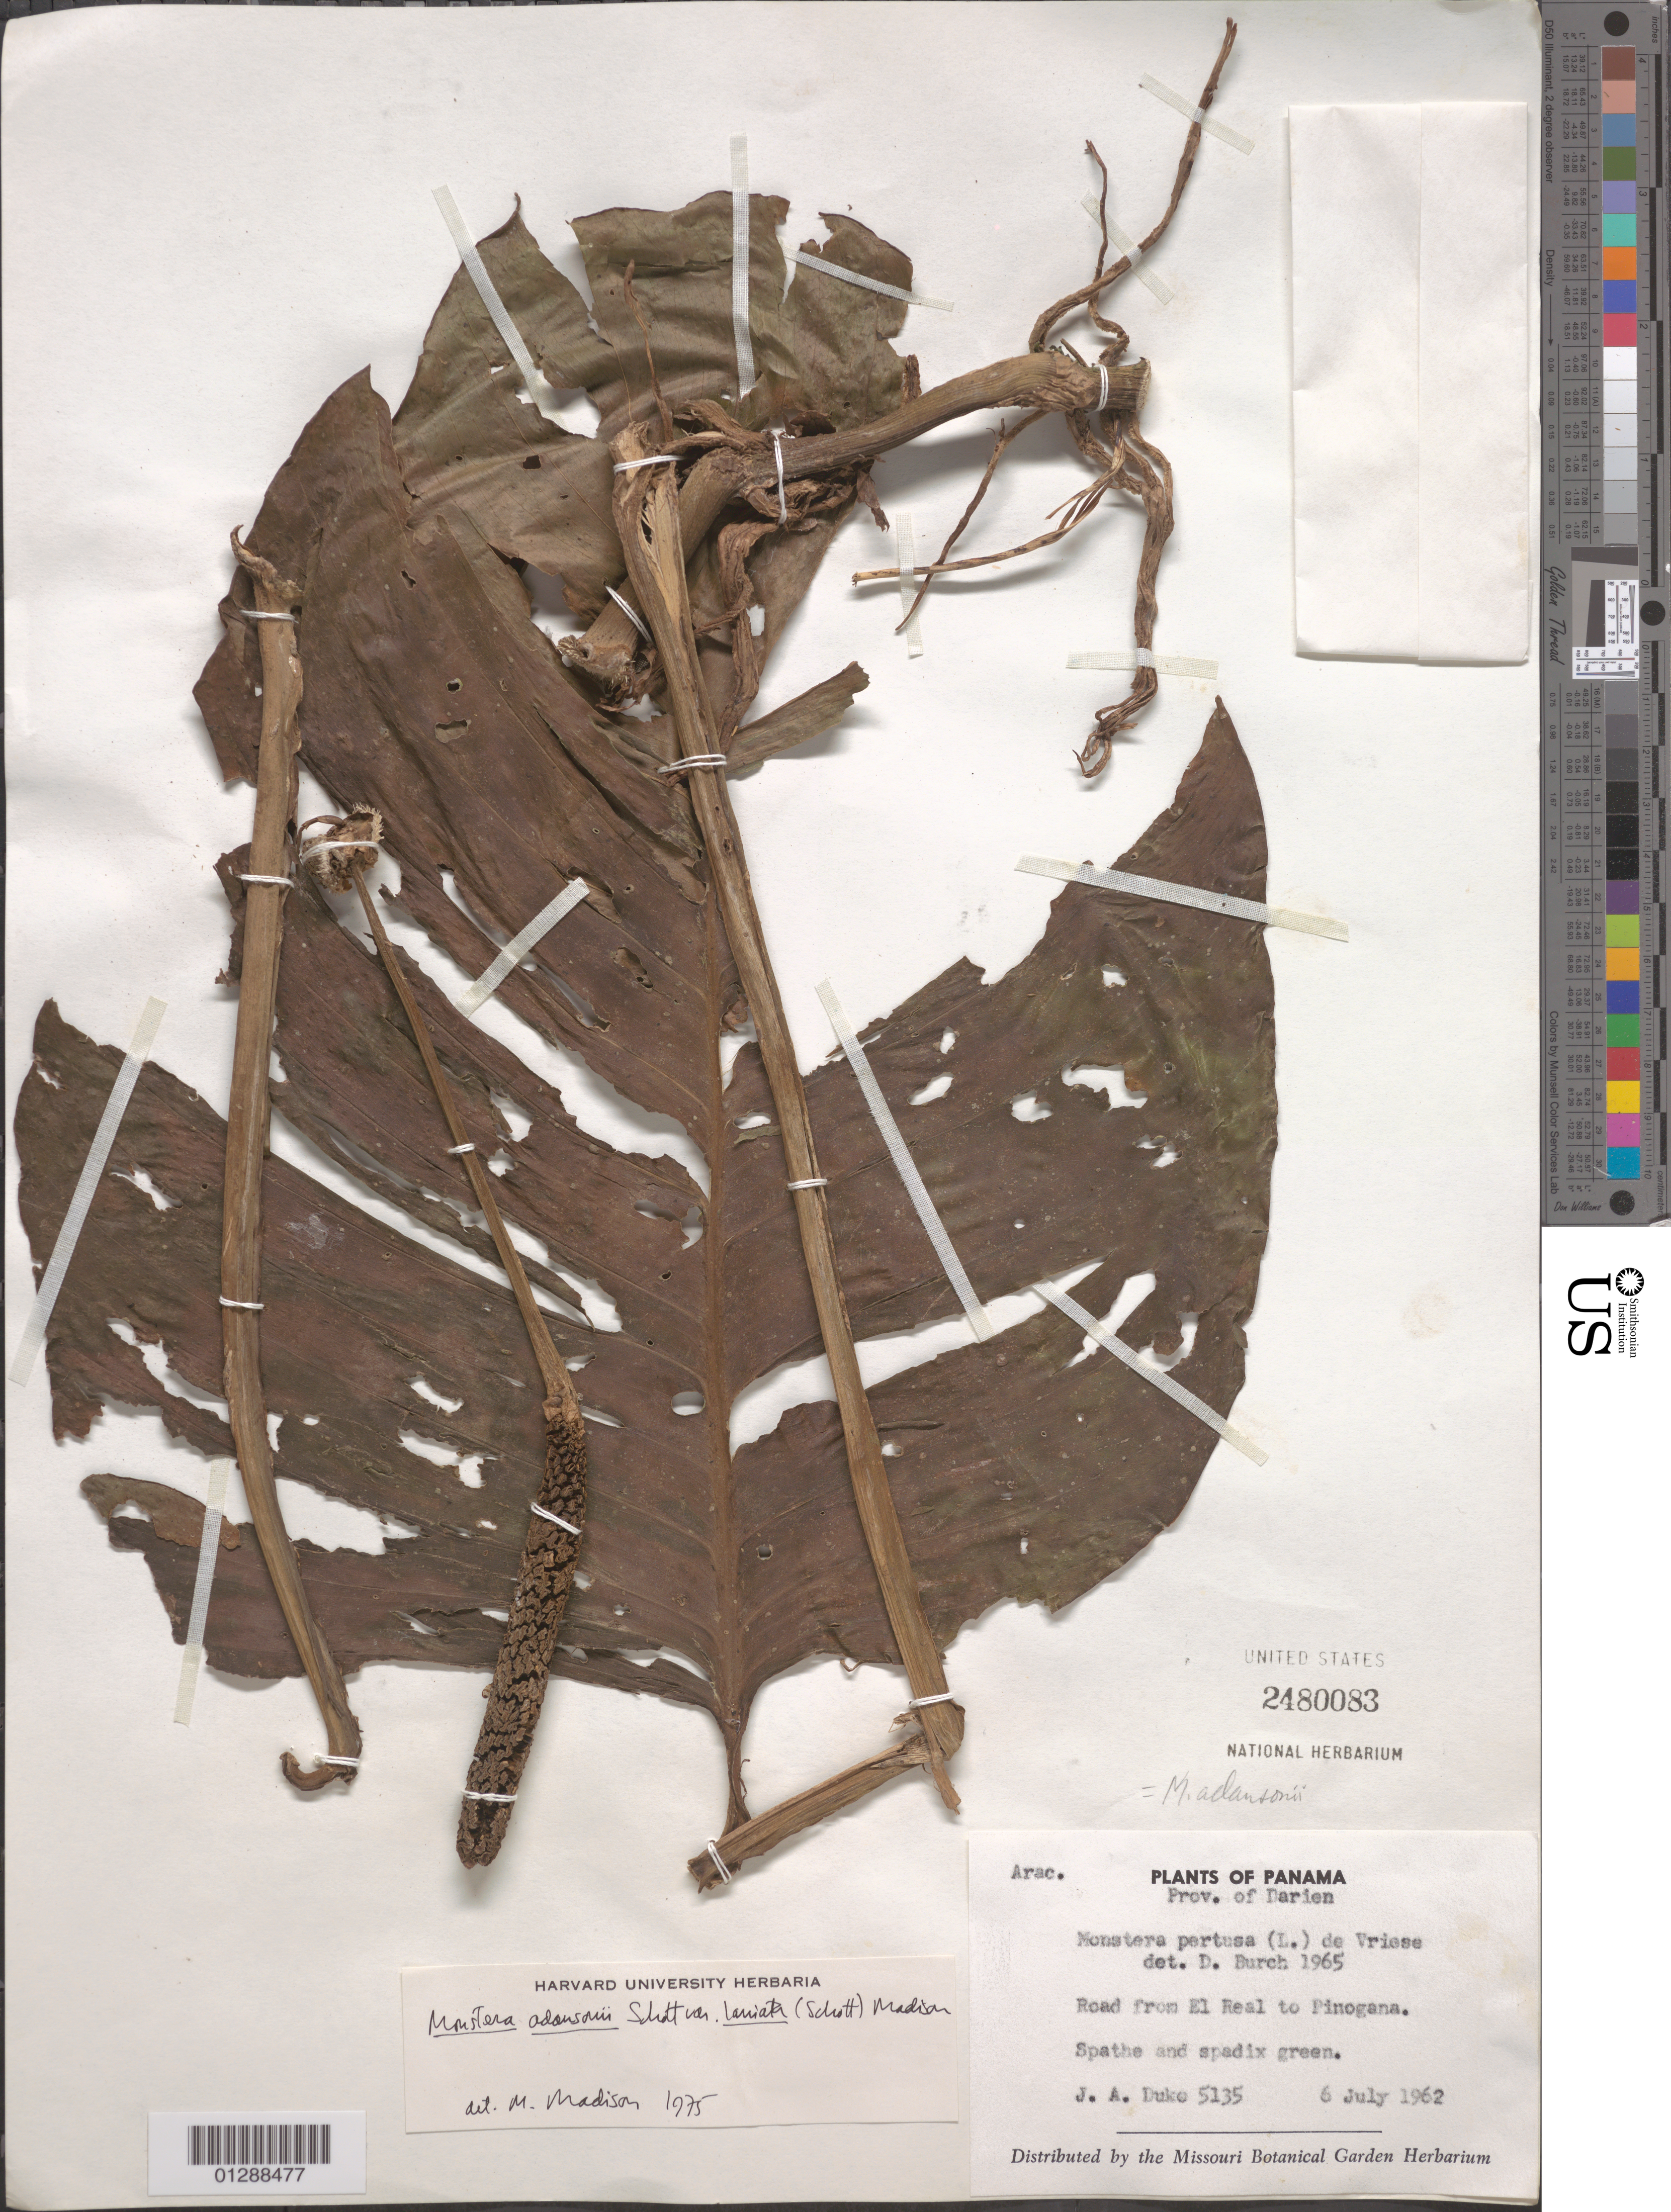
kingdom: Plantae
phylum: Tracheophyta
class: Liliopsida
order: Alismatales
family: Araceae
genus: Monstera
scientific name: Monstera adansonii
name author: Schott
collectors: J. A. Duke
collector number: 5135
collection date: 1962-07-06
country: Panama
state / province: Darien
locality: Road from El Real to Pinogana.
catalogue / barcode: US 2480083